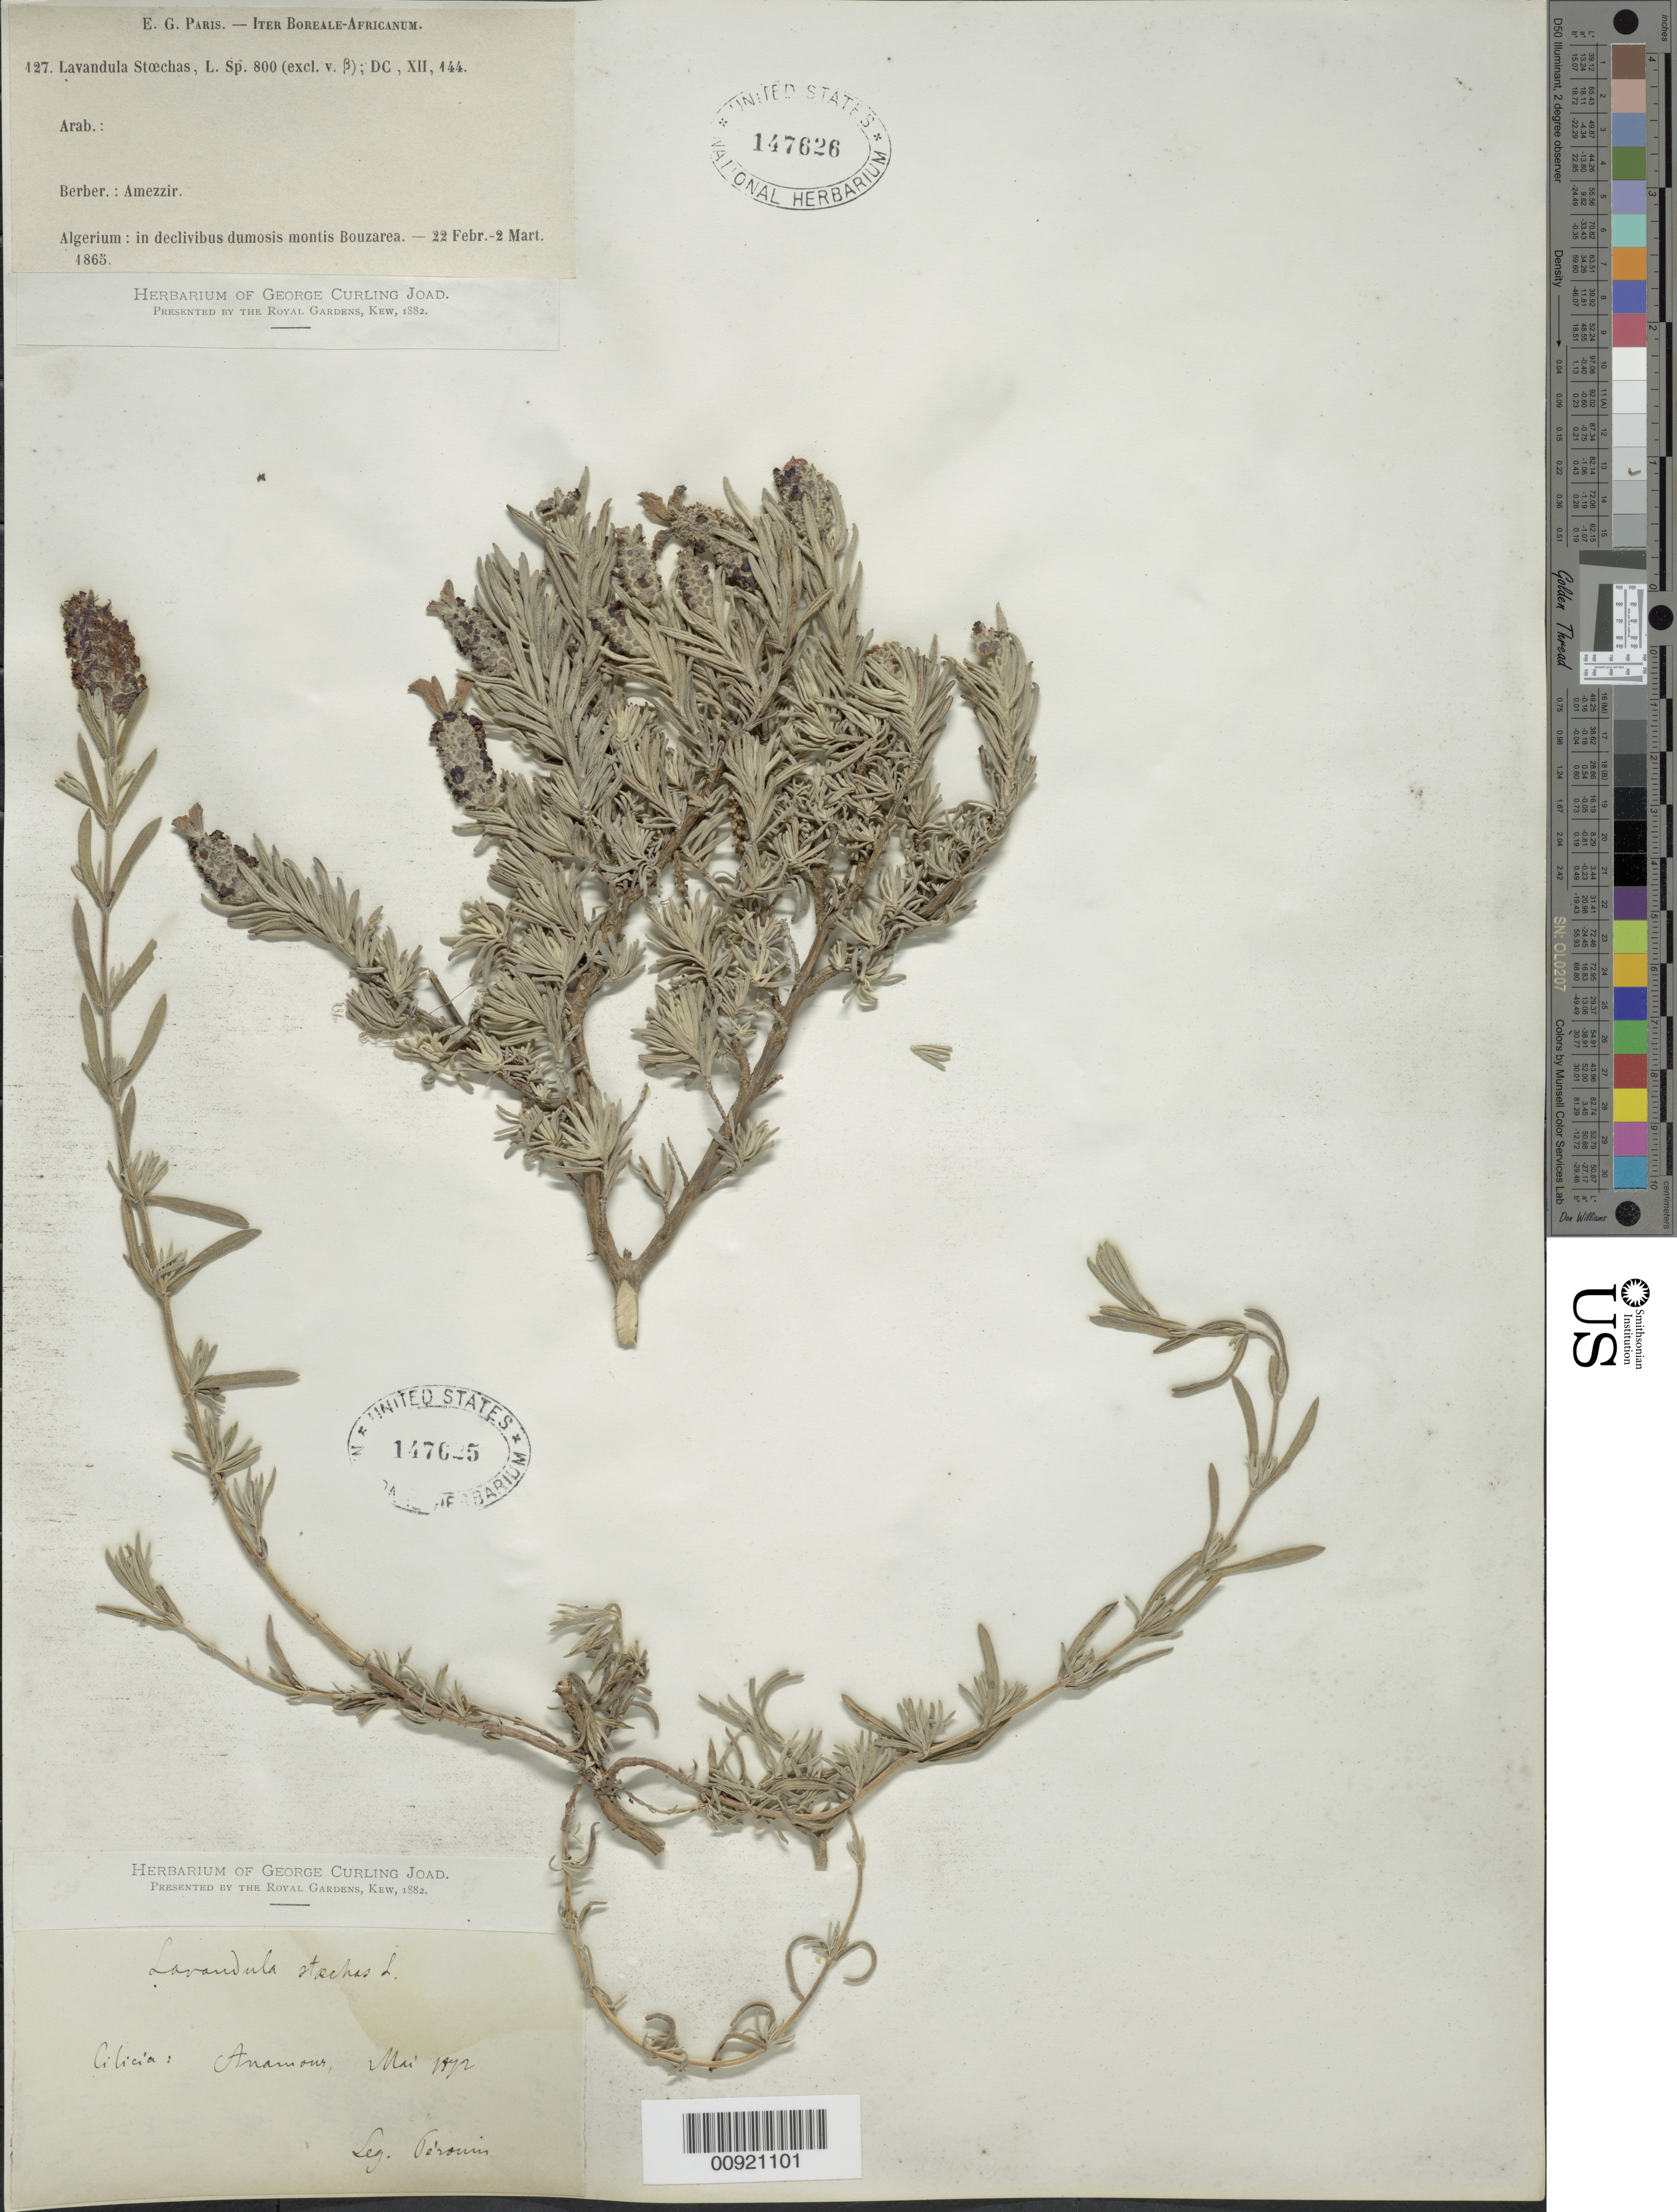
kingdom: Plantae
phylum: Tracheophyta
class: Magnoliopsida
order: Lamiales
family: Lamiaceae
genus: Lavandula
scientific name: Lavandula stoechas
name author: L.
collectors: Peronin, --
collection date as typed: May 1872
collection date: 1872-05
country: Turkey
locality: Cilicia: Anamour.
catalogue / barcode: US 147625